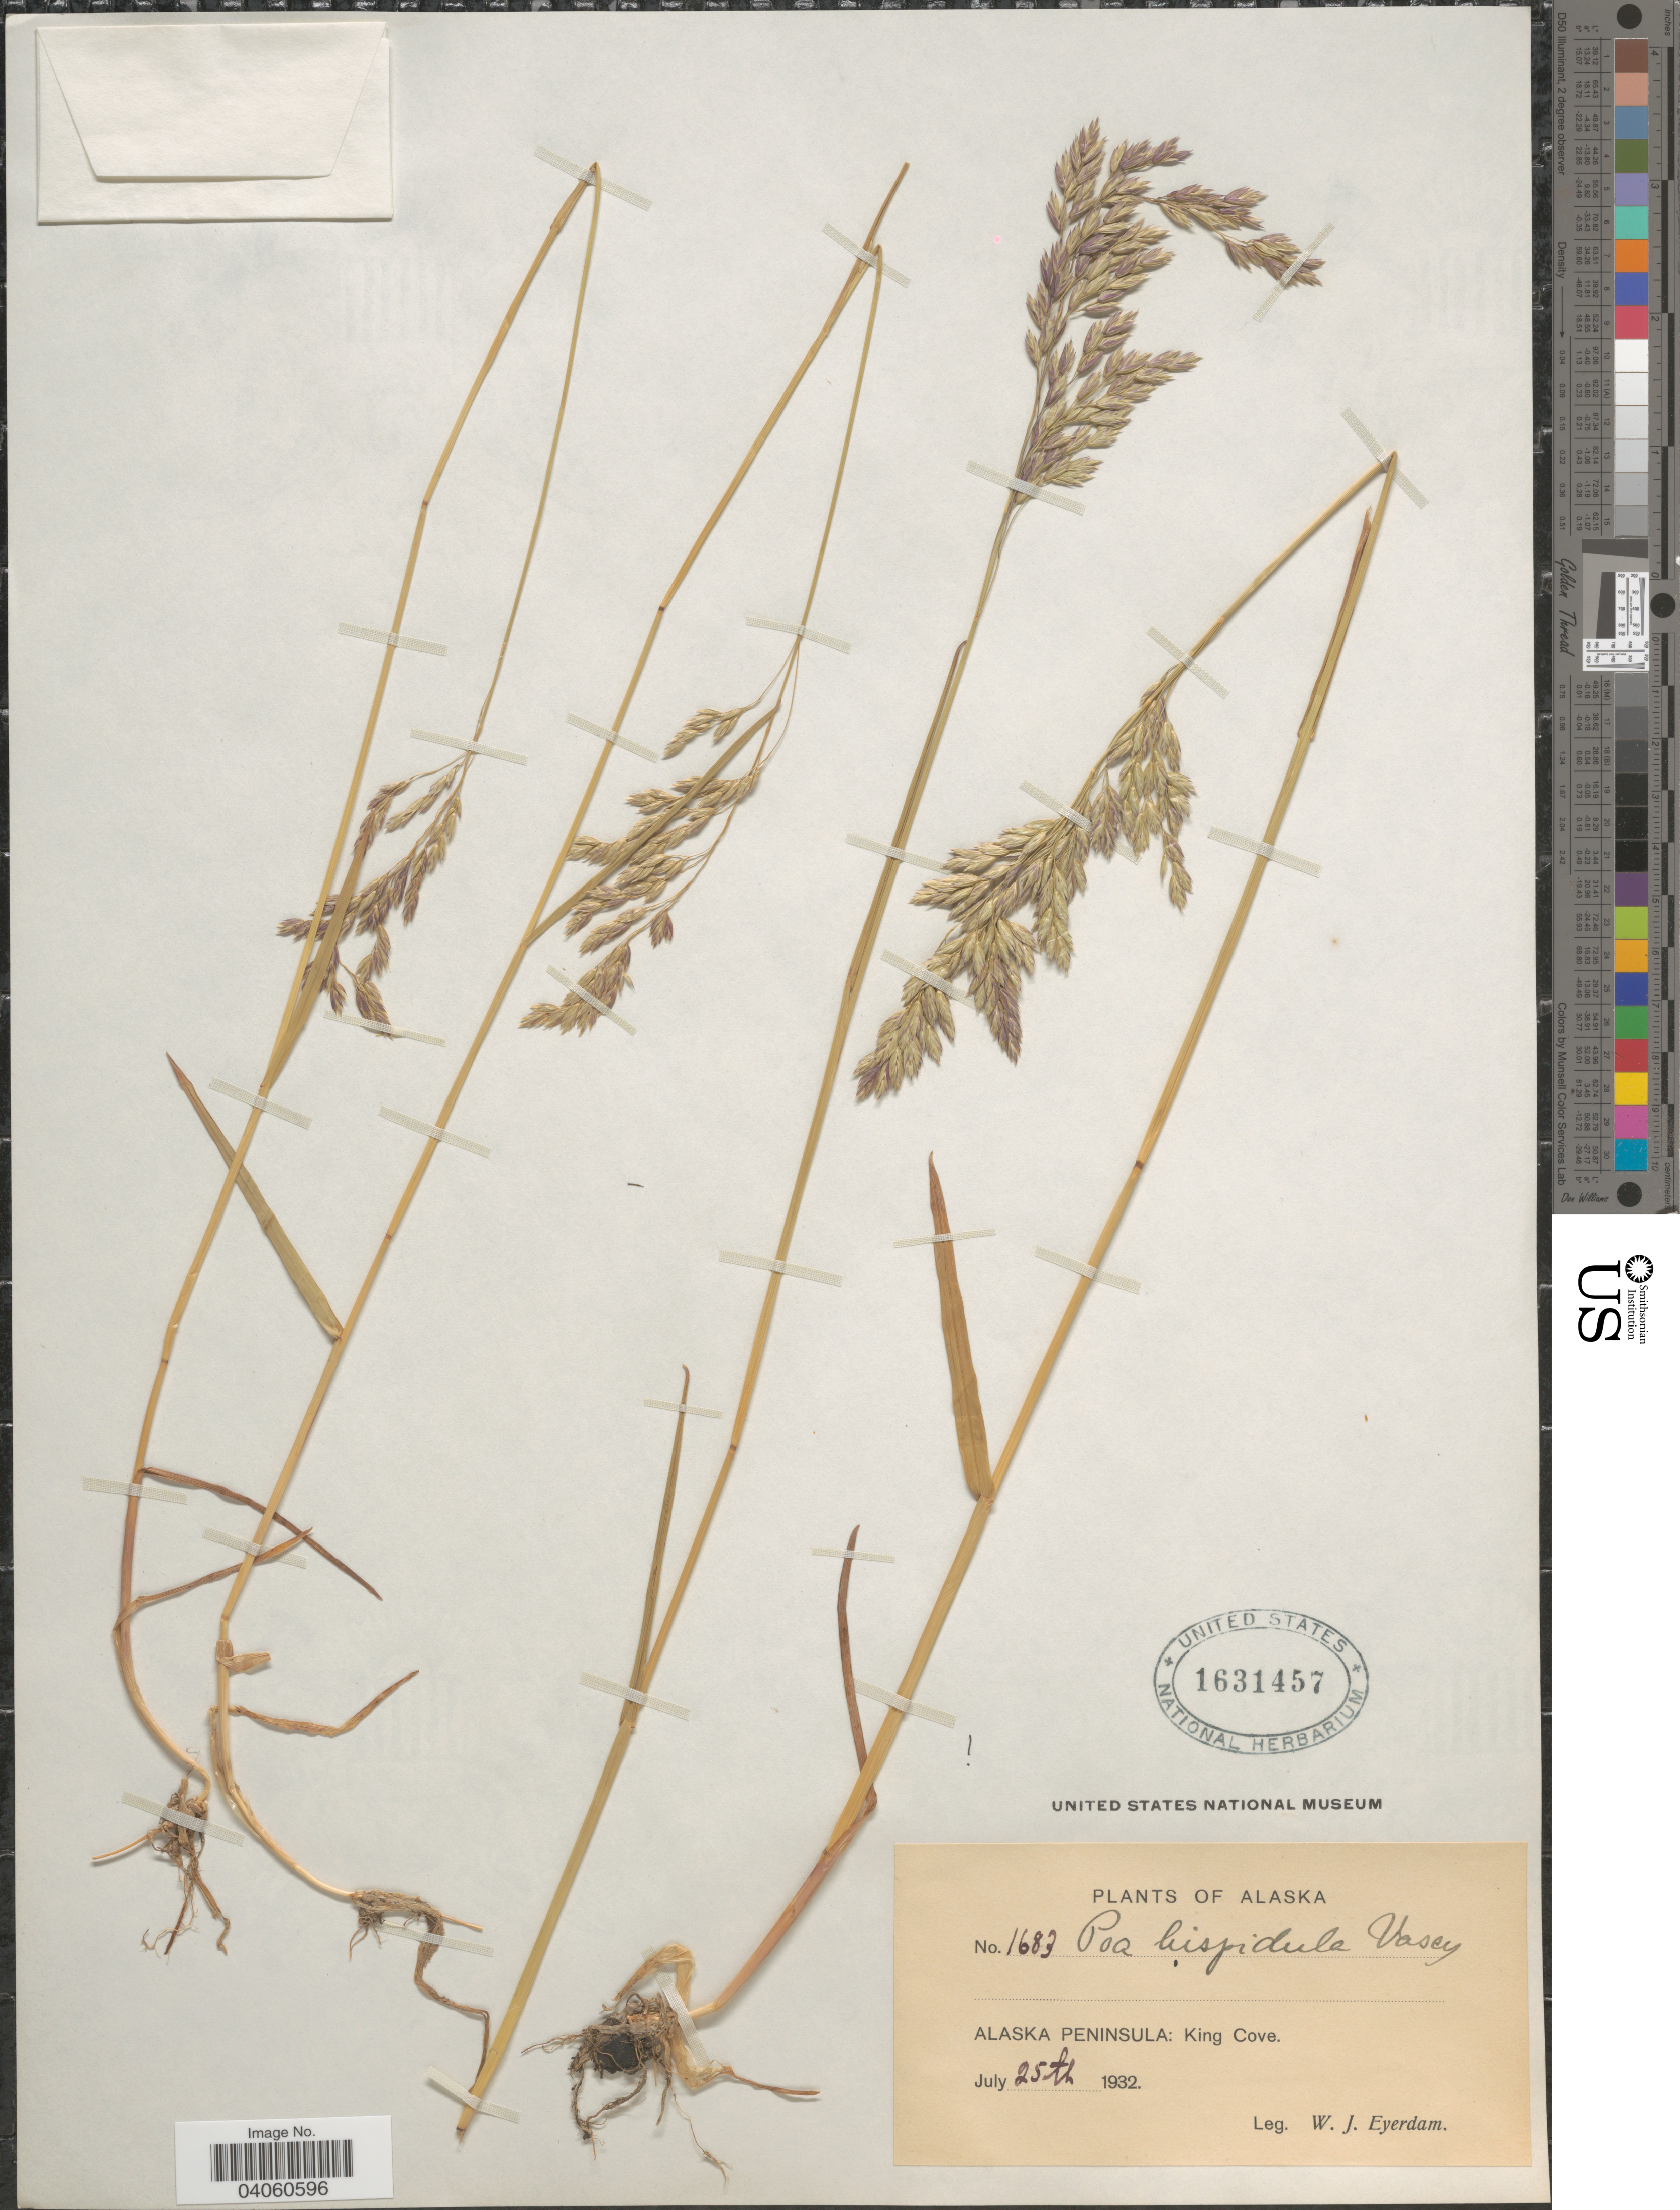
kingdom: Plantae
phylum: Tracheophyta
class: Liliopsida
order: Poales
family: Poaceae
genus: Poa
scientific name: Poa macrocalyx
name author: Trautv. & C.A. Mey.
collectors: W. J. Eyerdam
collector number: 1683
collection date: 1932-07-25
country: United States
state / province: Alaska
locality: Alaska Peninsula: King Cove.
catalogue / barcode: US 1631457